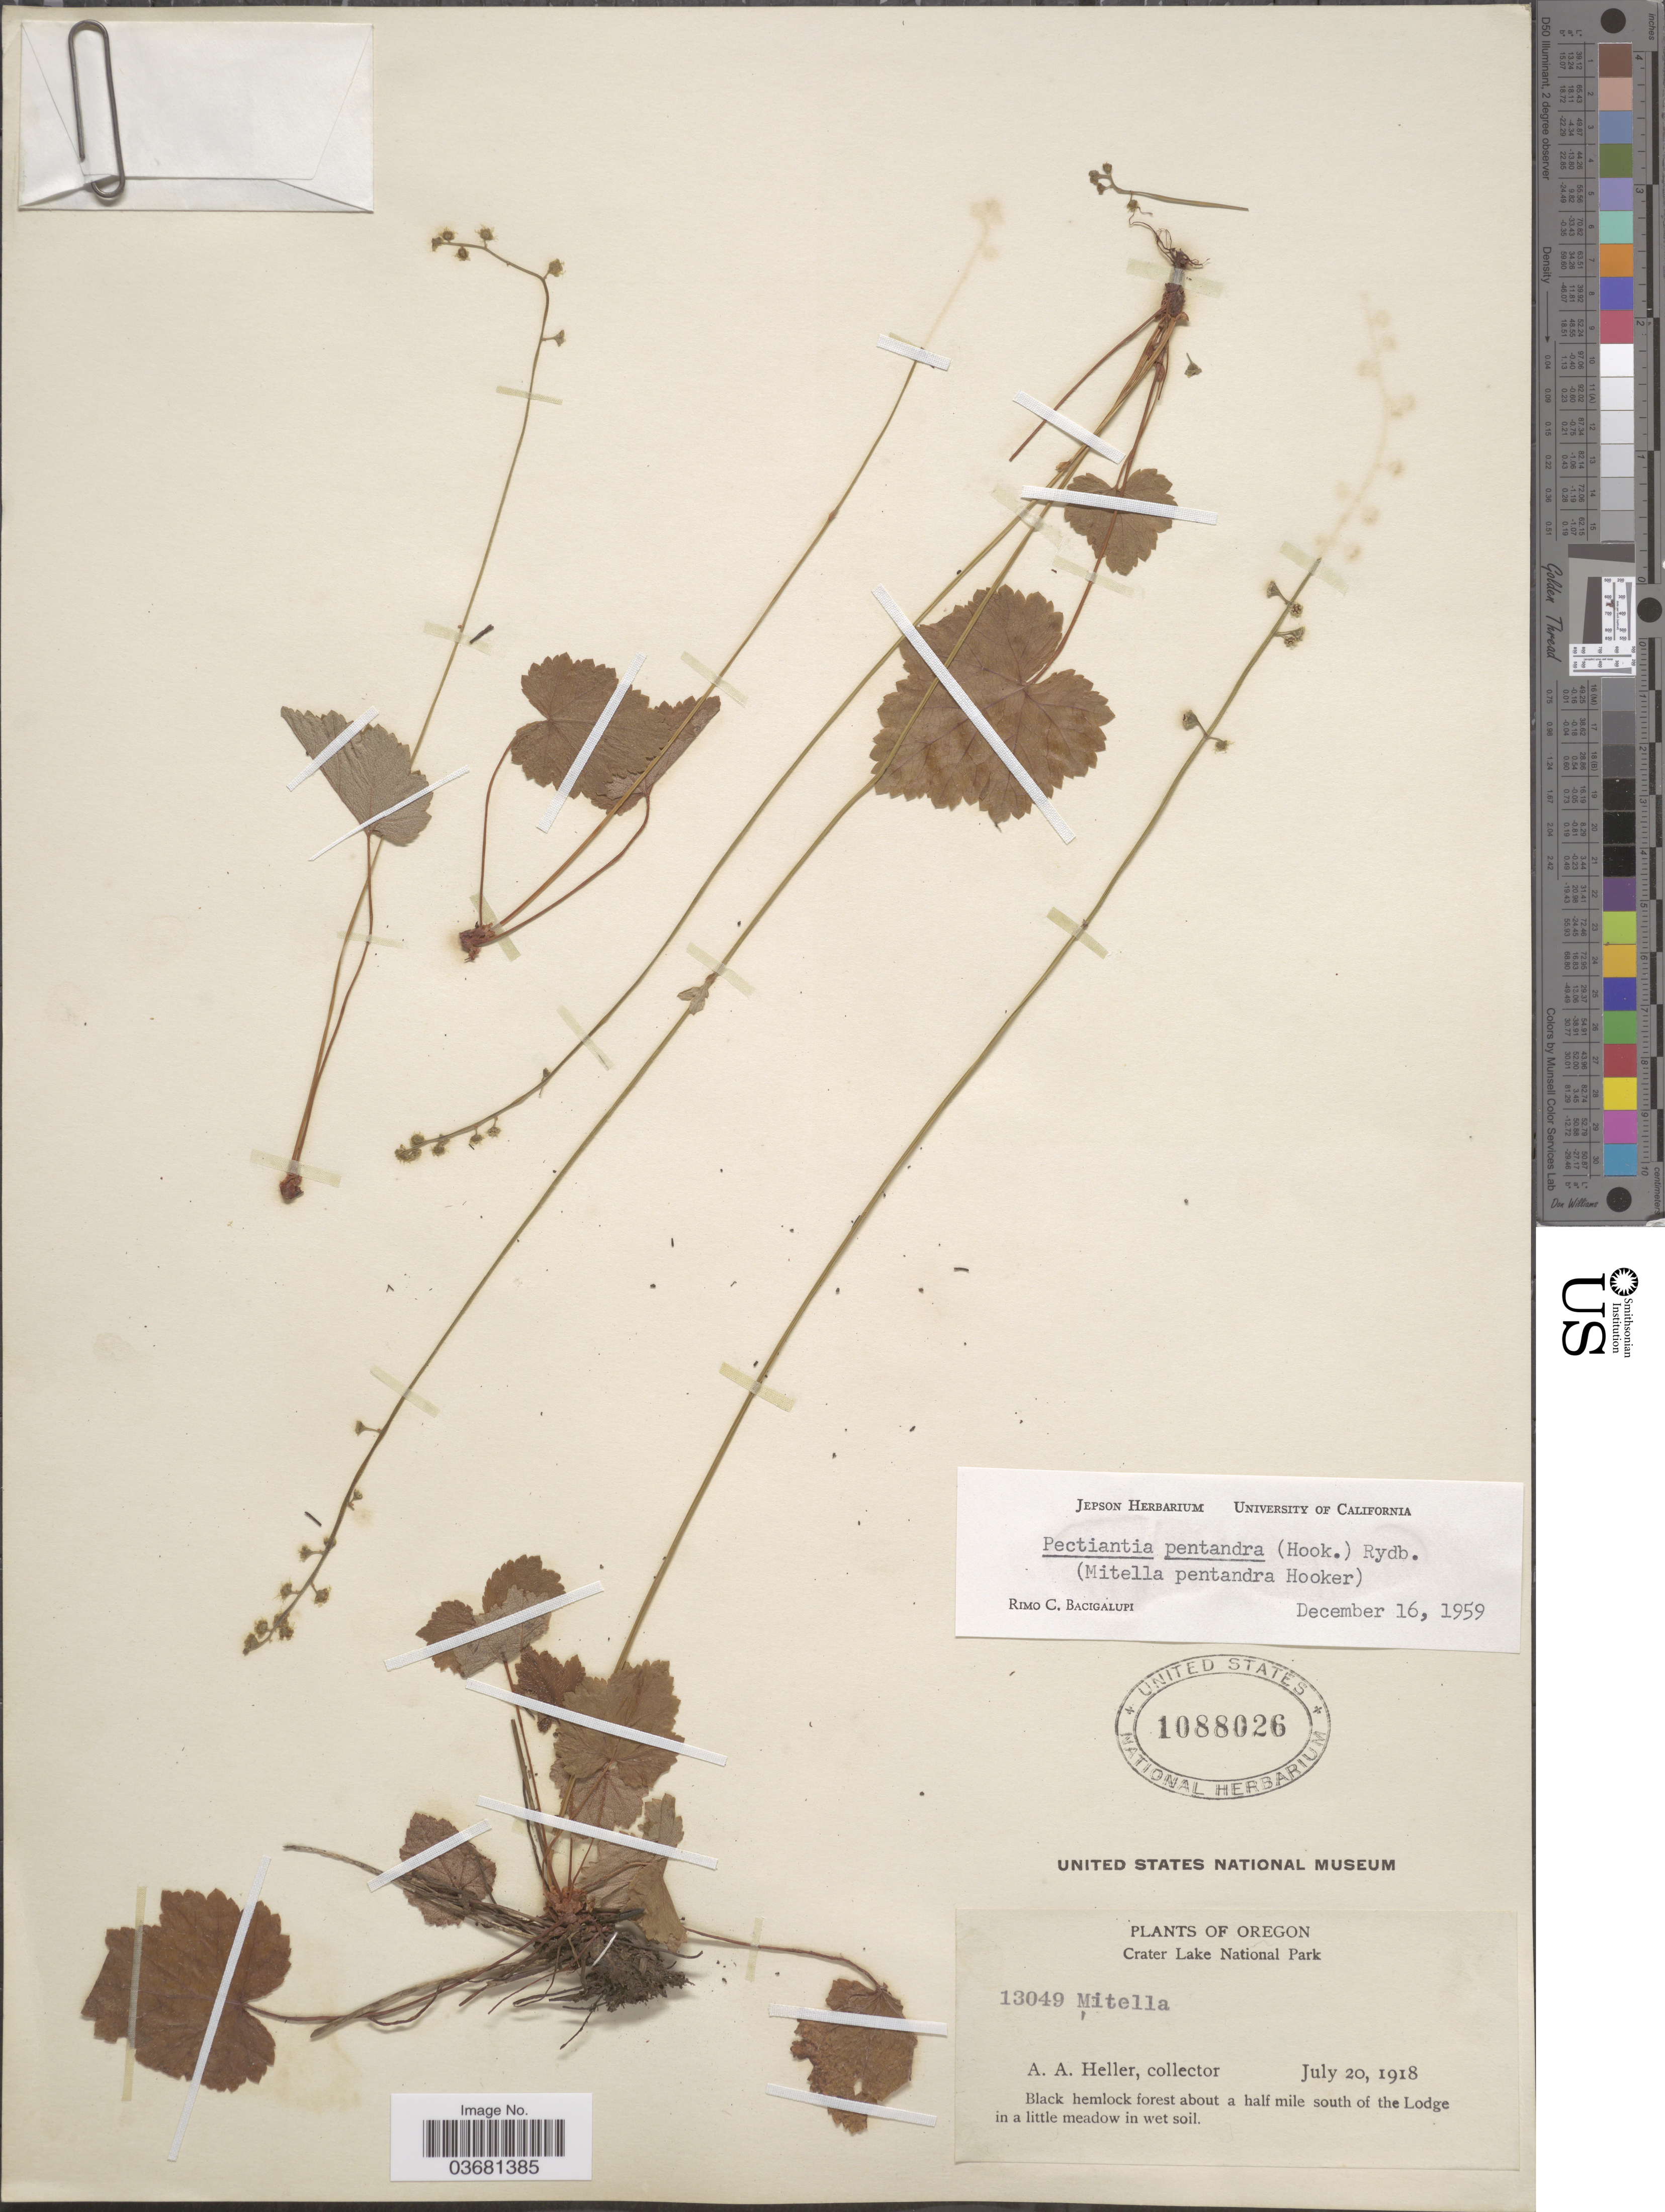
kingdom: Plantae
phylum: Tracheophyta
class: Magnoliopsida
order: Saxifragales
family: Saxifragaceae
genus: Mitella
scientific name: Mitella pentandra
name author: Hook.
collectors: A. A. Heller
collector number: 13049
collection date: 1918-07-20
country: United States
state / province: Oregon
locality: Crater Lake National Park. Black hemlock forest about a half mile south of the Lodge in a Little meadow in wet soil.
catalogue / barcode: US 1088026